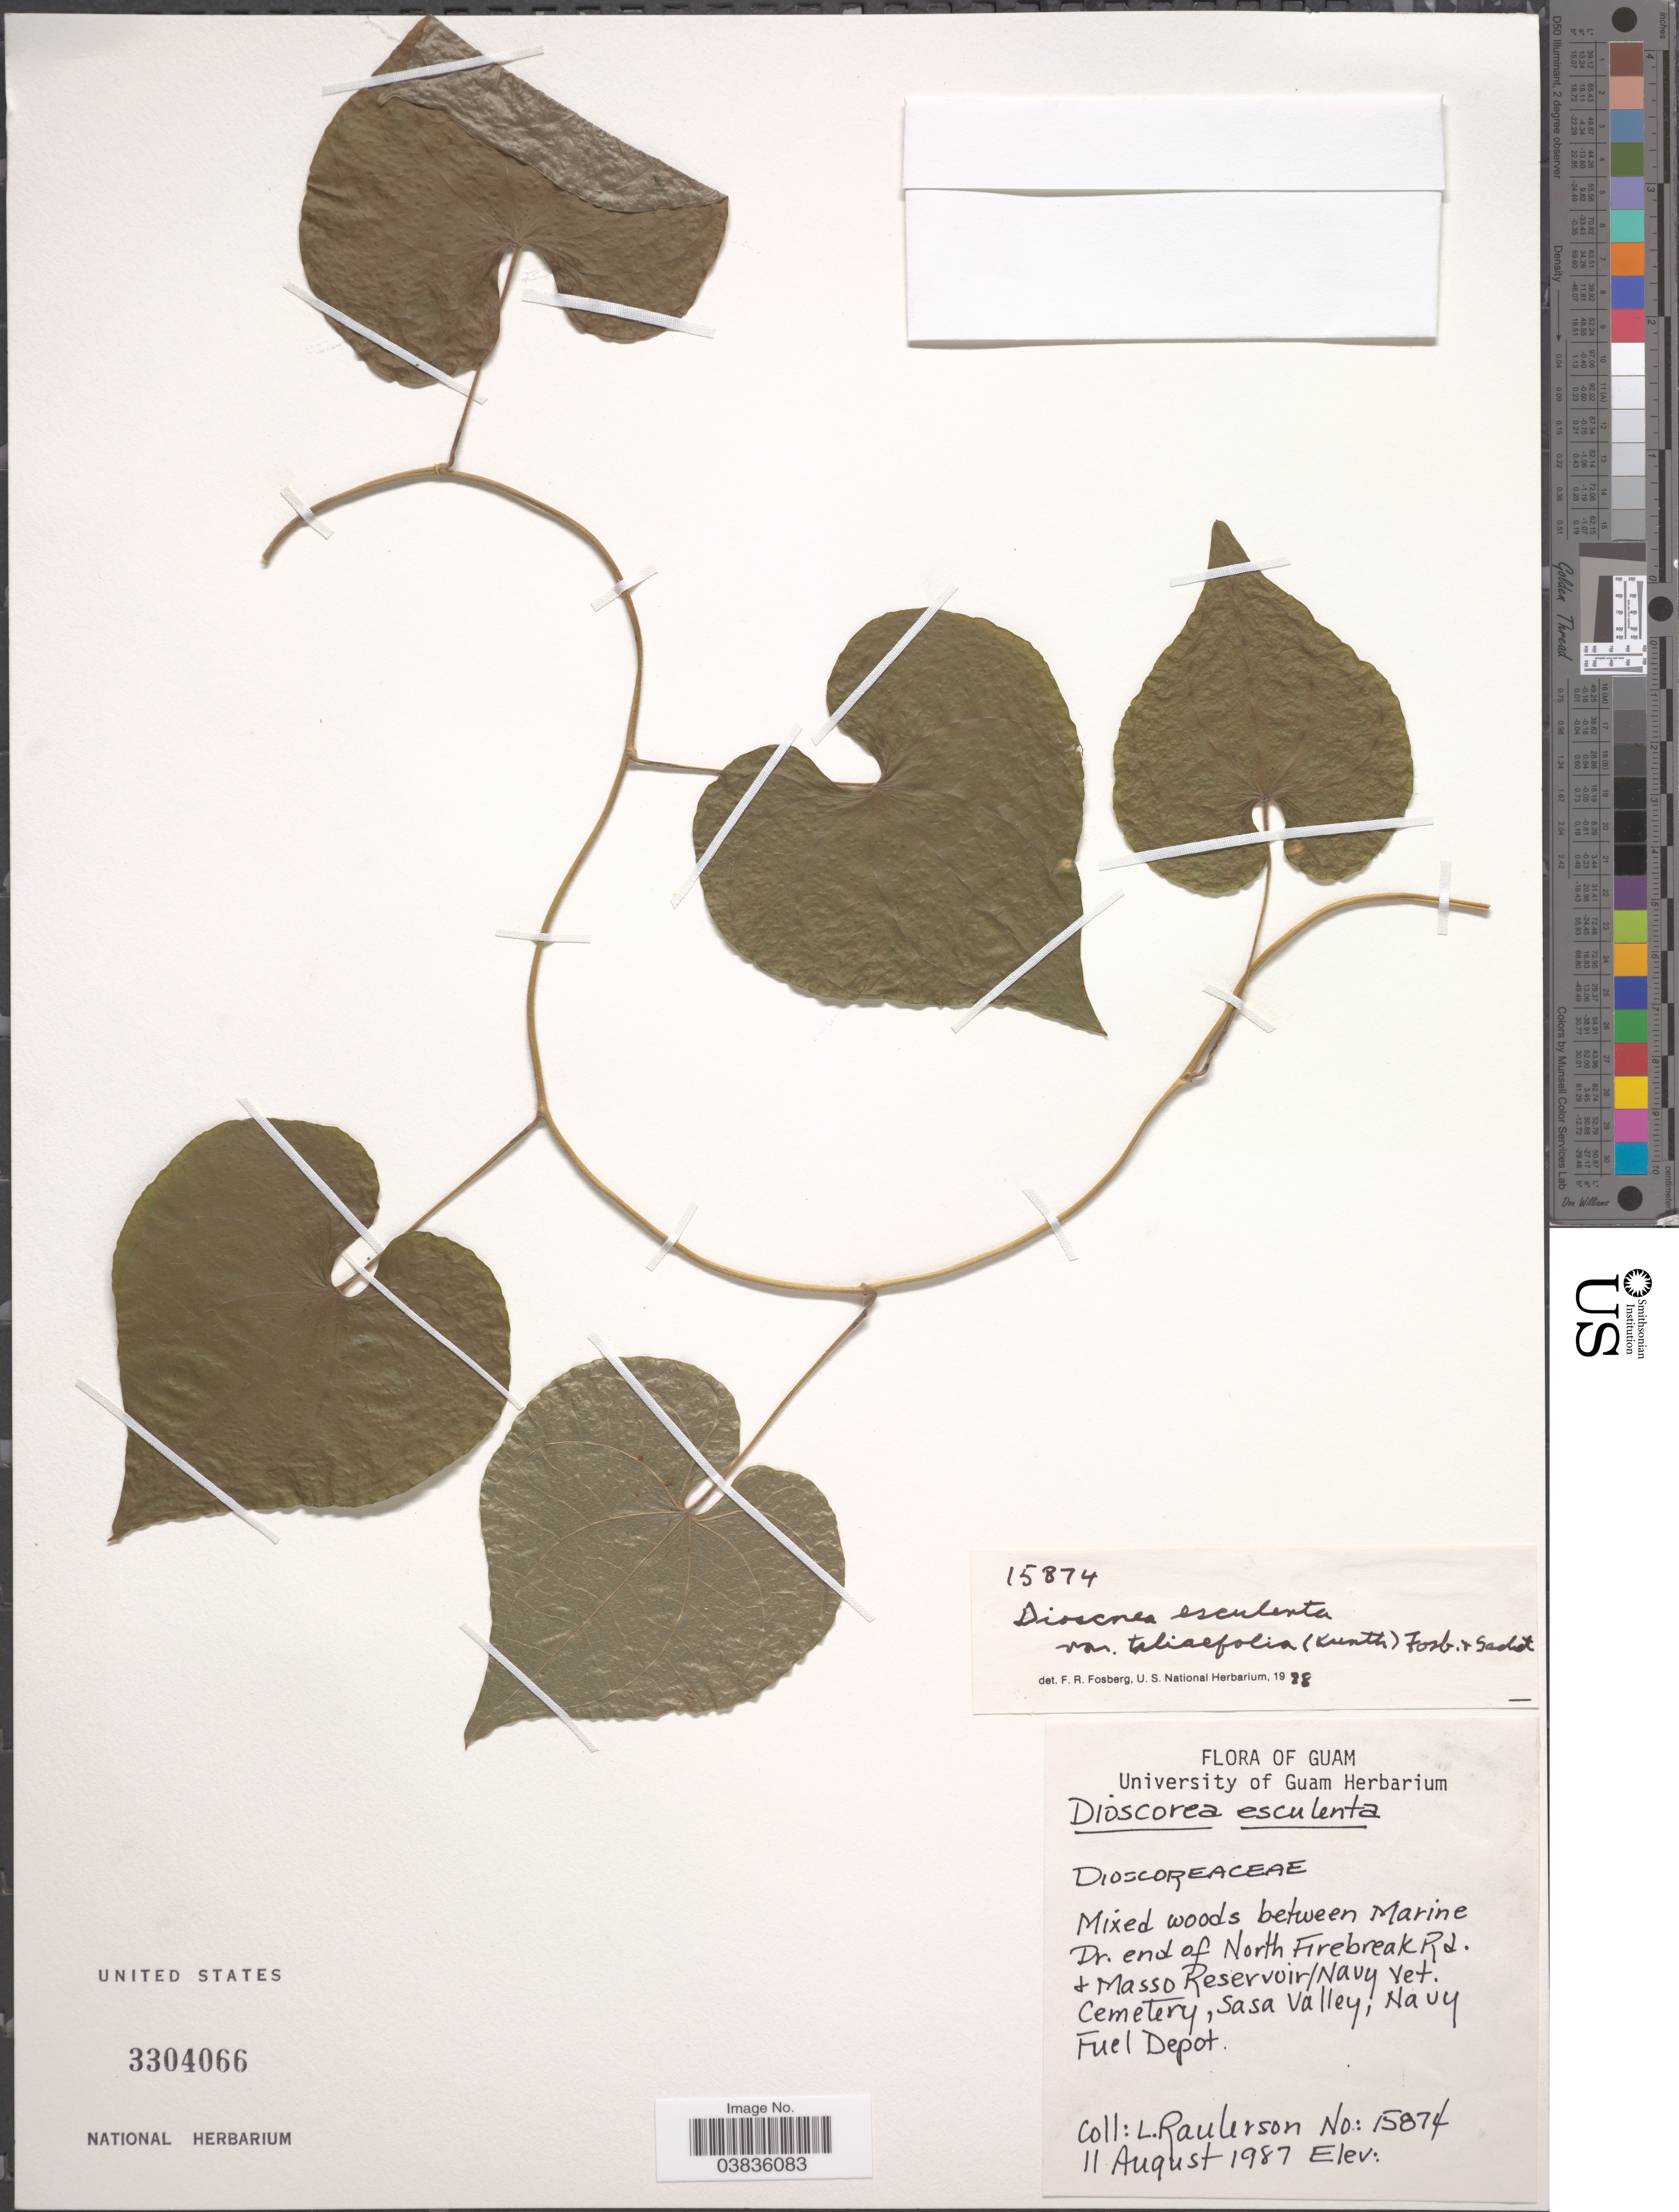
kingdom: Plantae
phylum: Tracheophyta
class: Liliopsida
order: Dioscoreales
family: Dioscoreaceae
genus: Dioscorea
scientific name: Dioscorea esculenta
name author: (Lour.) Burkill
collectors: L. Raulerson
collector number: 15874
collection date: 1987-08-11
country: Guam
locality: Mixed woods between Marine Dr. end of North Firebreak Rd. + Masso Reservoir/Navy vet. Cemetery, Sasa Valley, Navy Fuel Depot.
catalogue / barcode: US 3304066